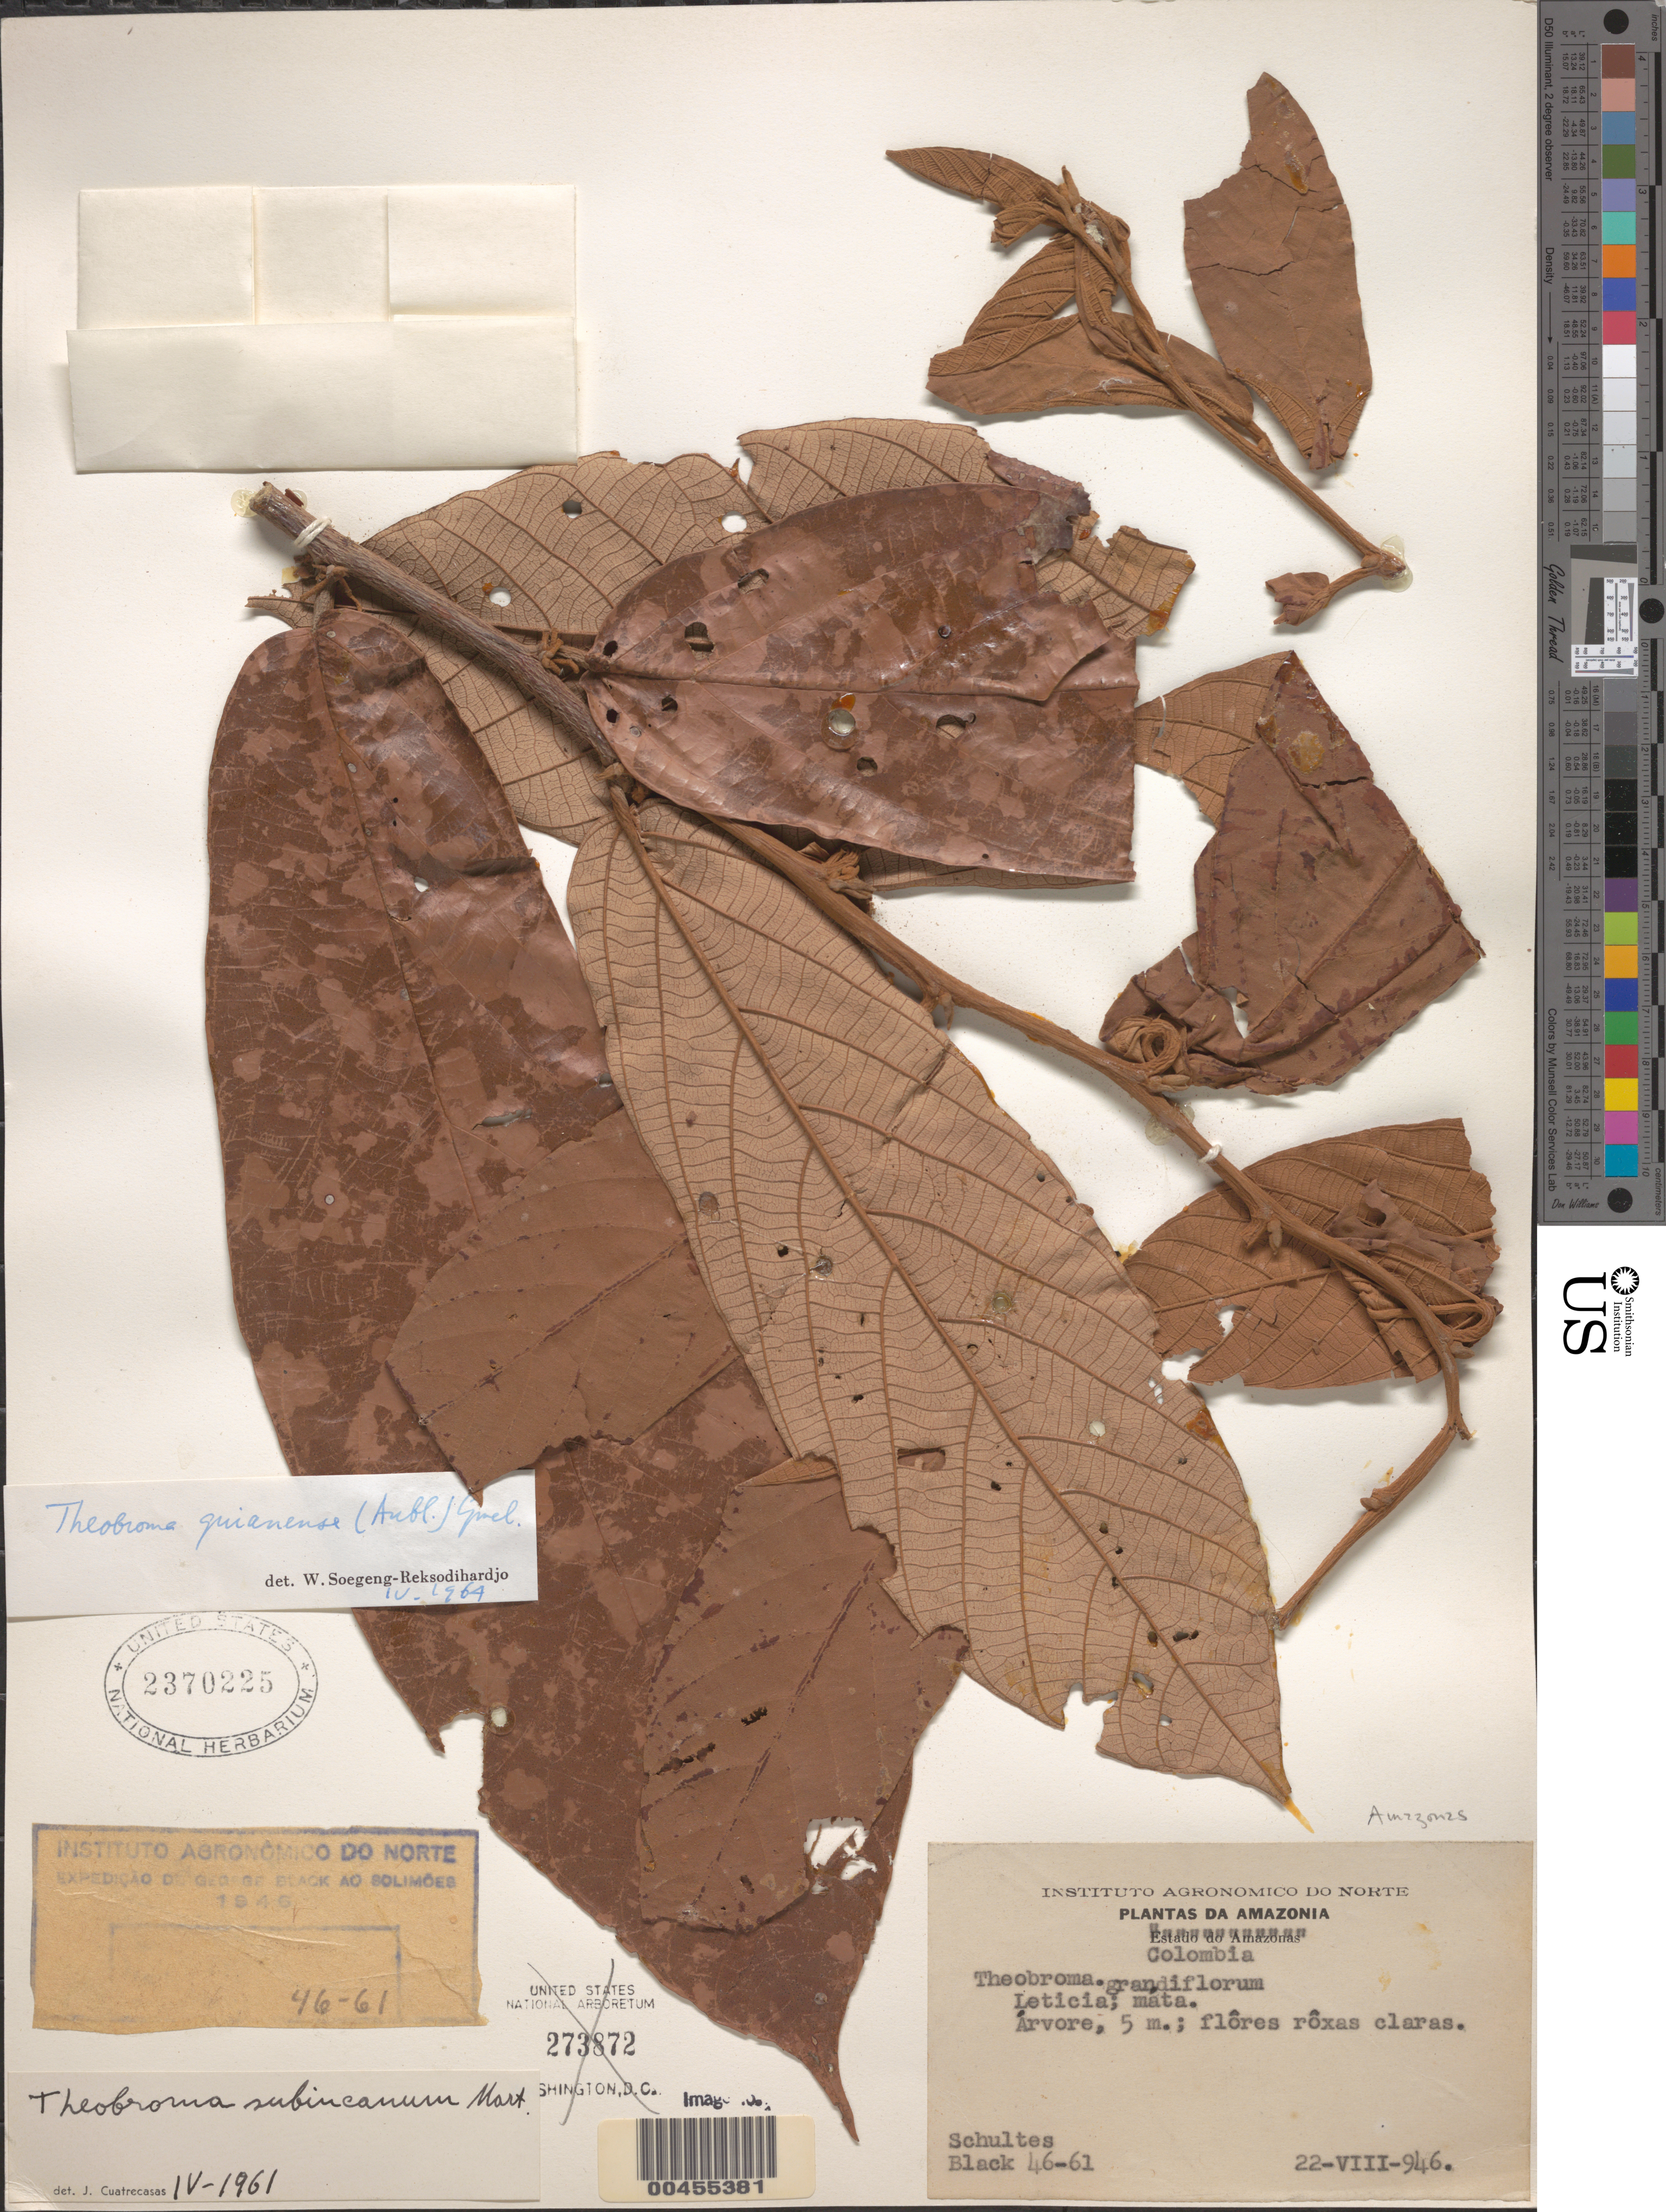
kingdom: Plantae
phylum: Tracheophyta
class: Magnoliopsida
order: Malvales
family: Malvaceae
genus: Theobroma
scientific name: Theobroma subincanum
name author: Mart.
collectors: G. A. Black & R. E. Schultes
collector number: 46-61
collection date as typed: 22 Aug 1946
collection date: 1946-08-22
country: Colombia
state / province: Amazônas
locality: Leticia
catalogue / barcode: US 2370225